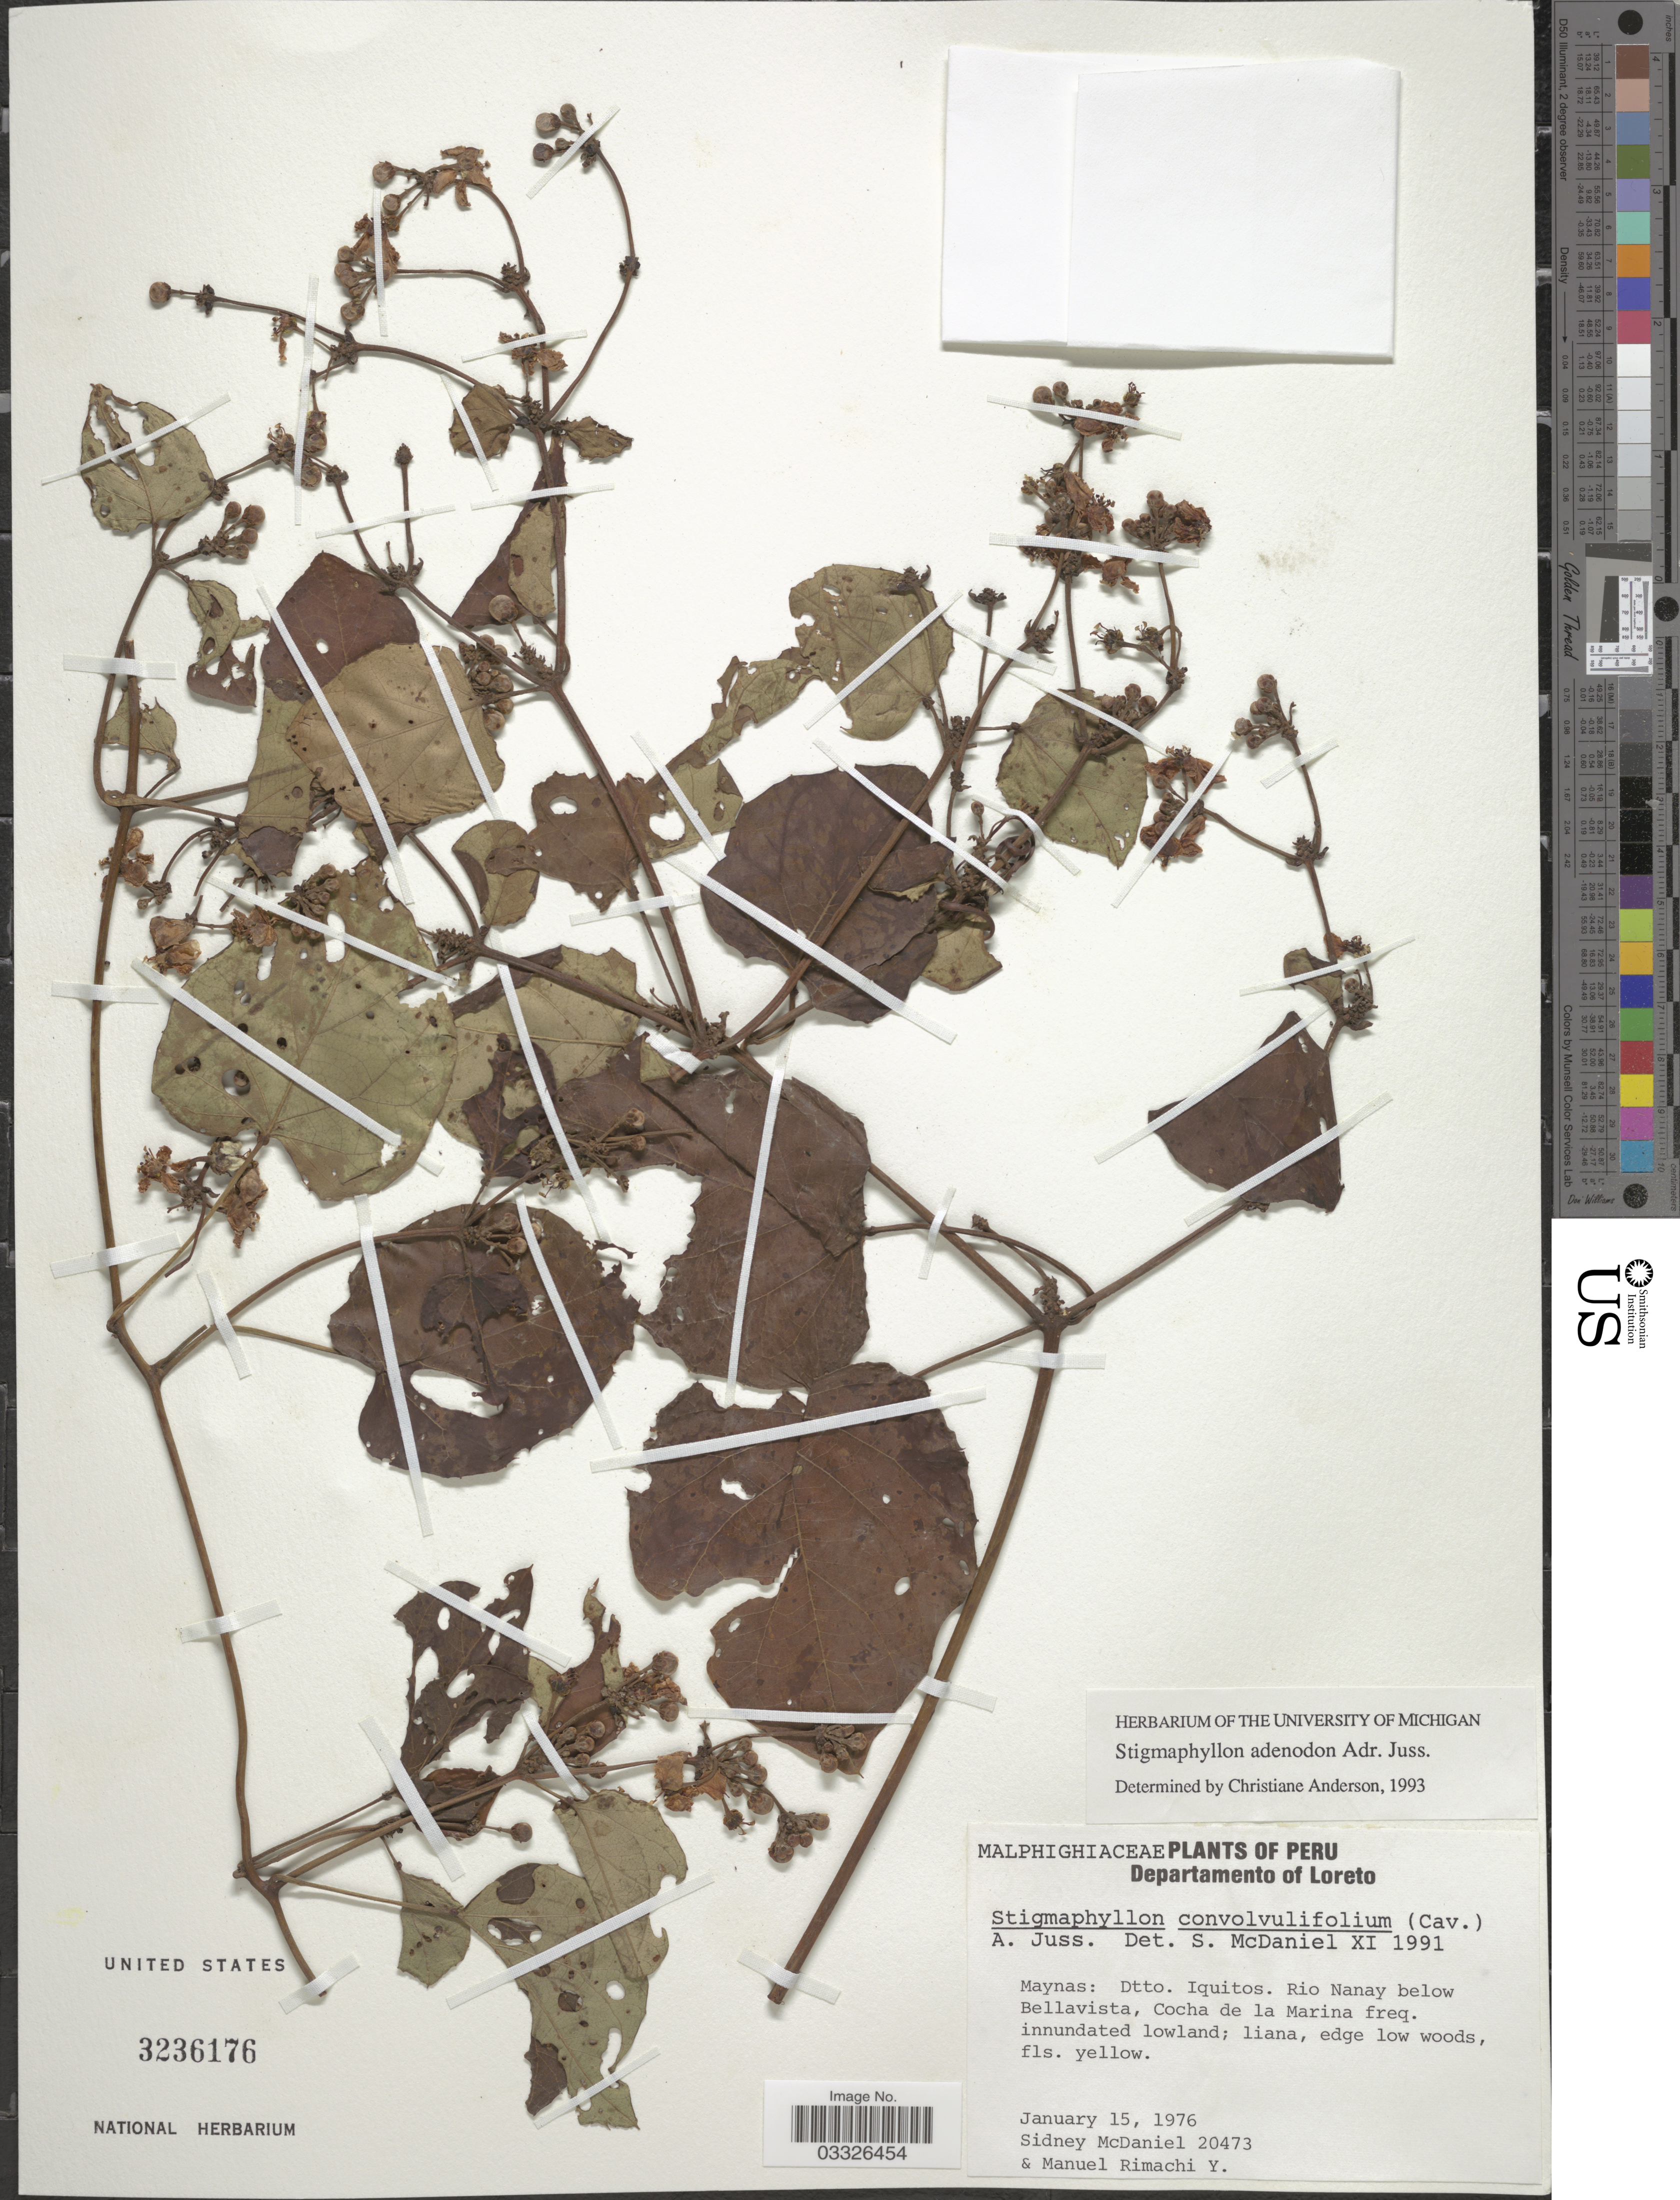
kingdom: Plantae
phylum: Tracheophyta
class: Magnoliopsida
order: Malpighiales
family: Malpighiaceae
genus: Stigmaphyllon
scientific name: Stigmaphyllon adenodon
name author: A. Juss.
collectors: S. McDaniel & M. Rimachi Y.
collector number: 20473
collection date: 1976-01-15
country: Peru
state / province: Loreto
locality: Departamento of Loreto. Maynas: Dtto. Iquitos. Rio Nanay below Bellavista, Cocha de la Marina freq.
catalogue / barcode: US 3236176